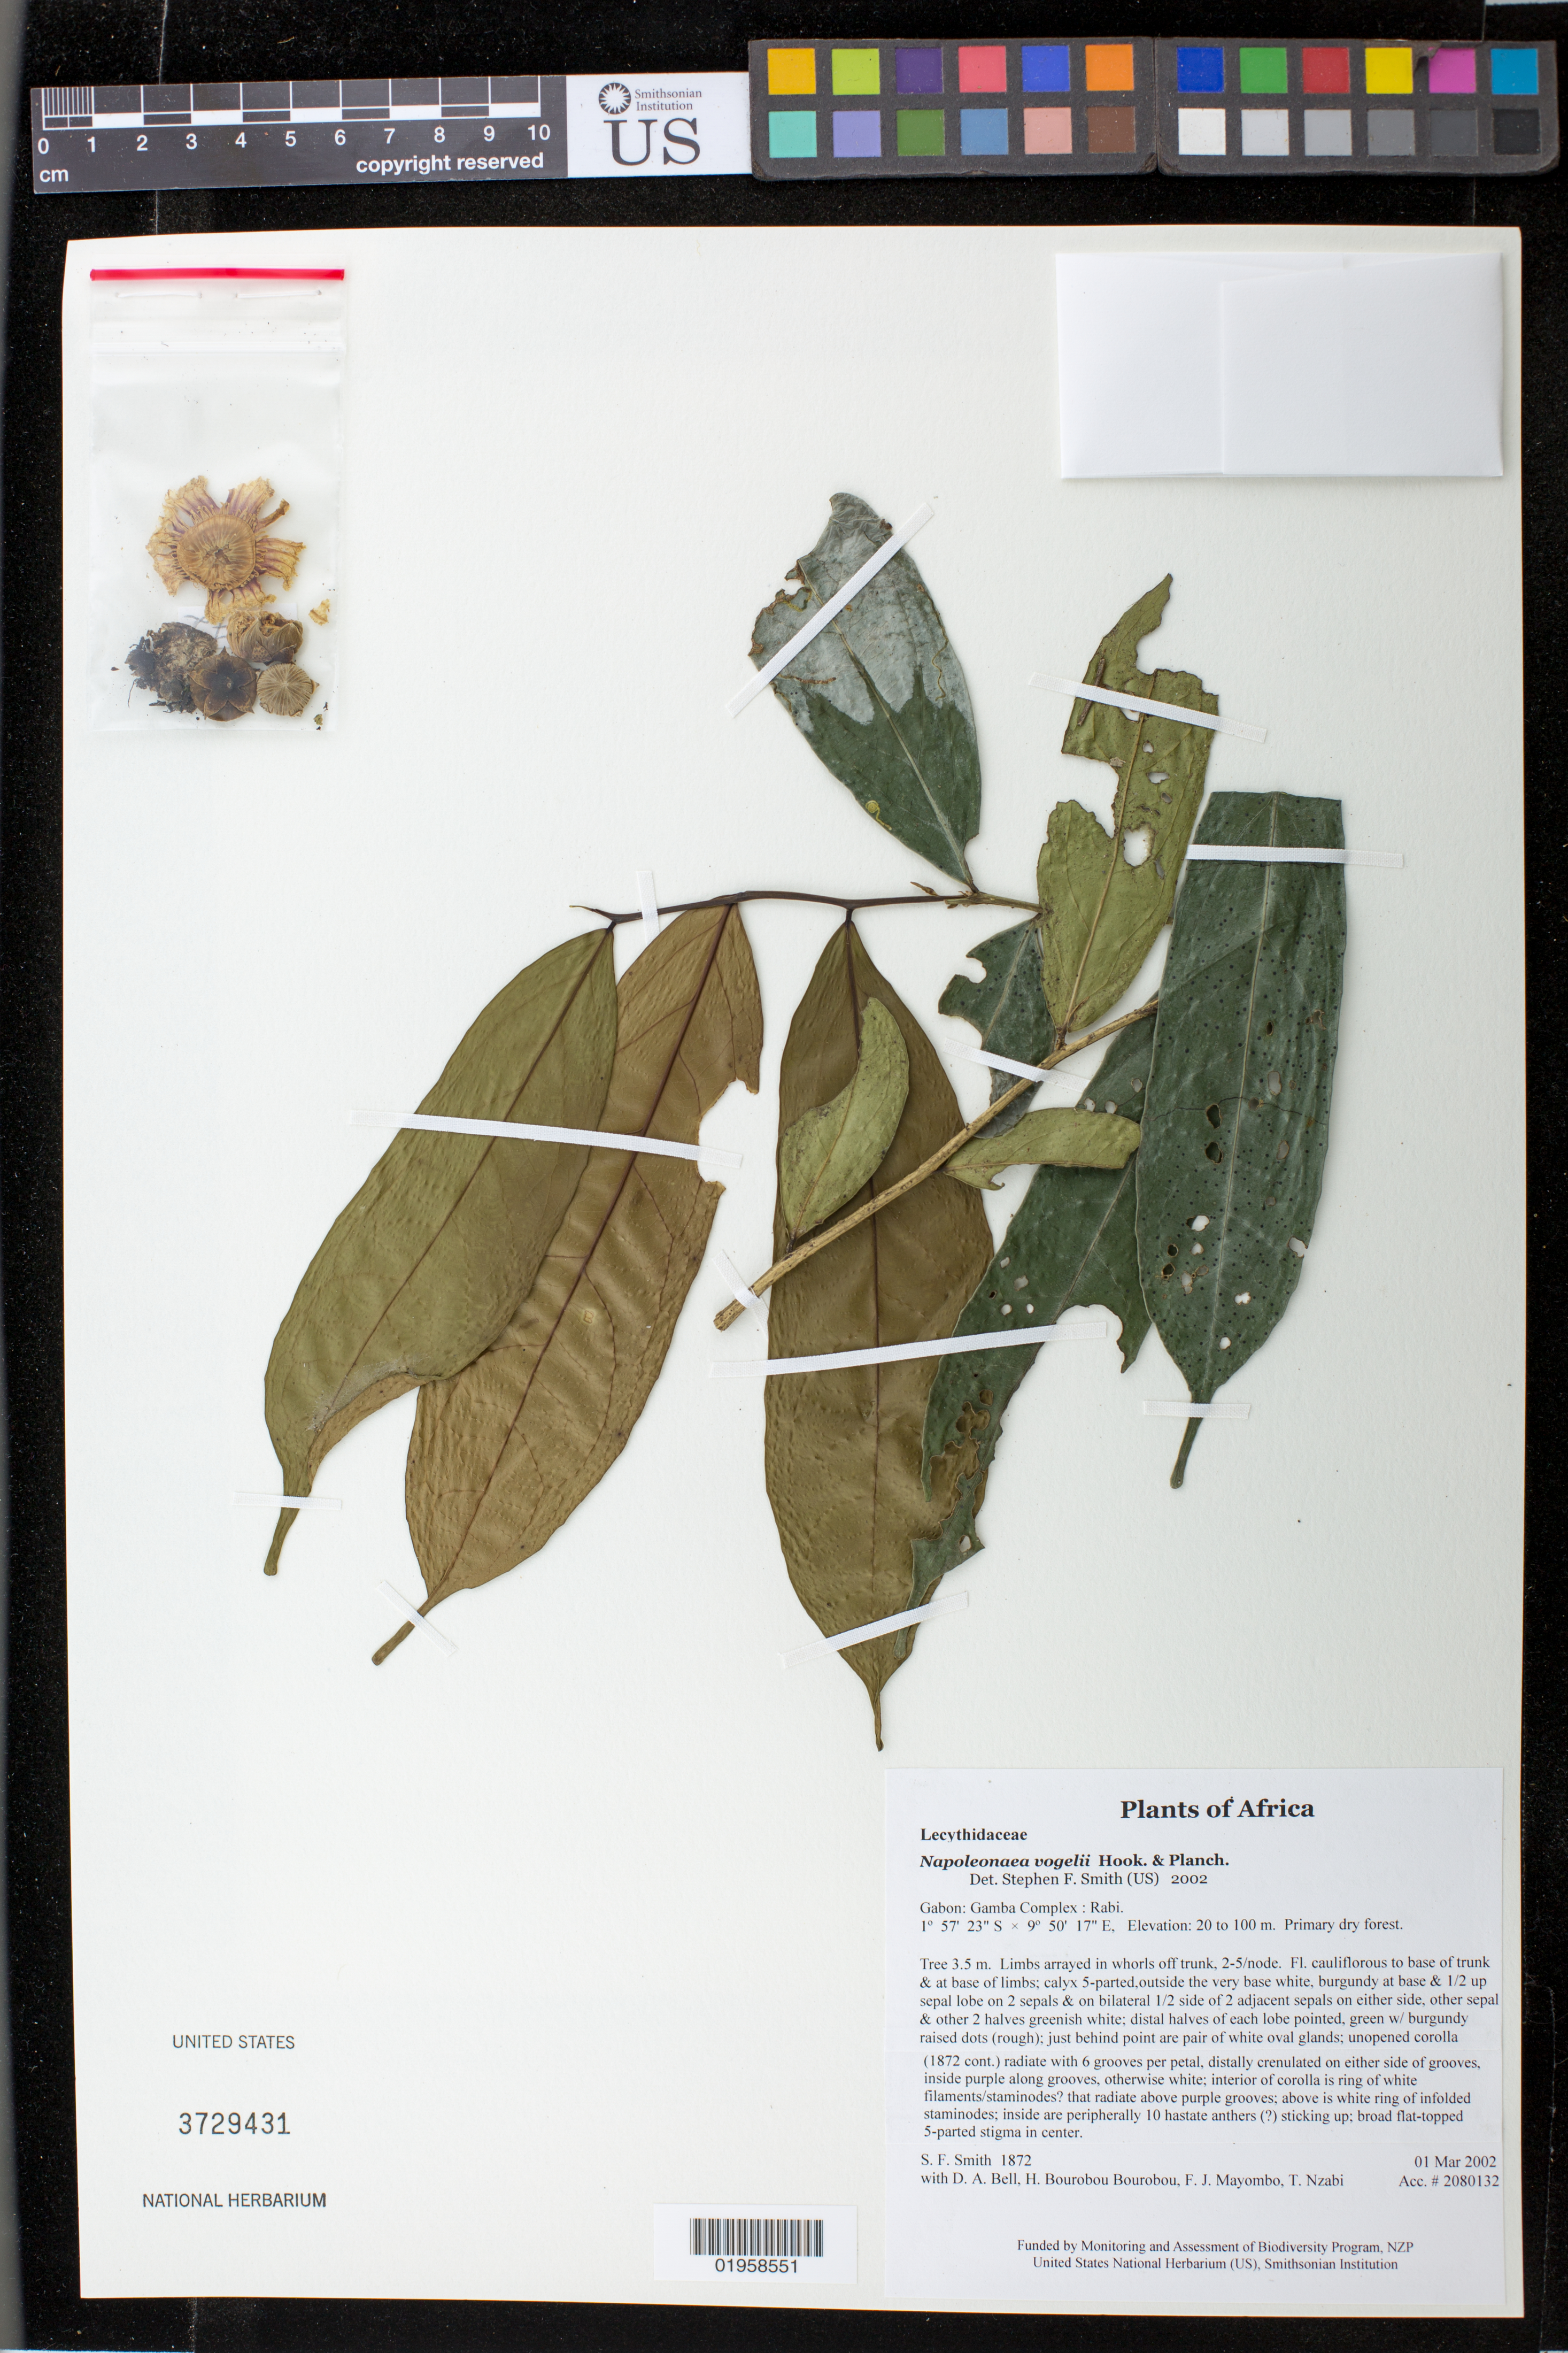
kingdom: Plantae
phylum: Tracheophyta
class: Magnoliopsida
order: Ericales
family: Lecythidaceae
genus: Napoleonaea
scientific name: Napoleonaea vogelii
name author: Hook. & Planch.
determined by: Smith, Stephen F., (US), NMNH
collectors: S.F. Smith, D. A. Bell, H. Bourobou Bourobou & F. J. Mayombo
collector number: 1872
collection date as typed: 01 Mar 2002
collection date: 2002-03-01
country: Gabon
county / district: Gamba Complex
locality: Rabi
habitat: Primary dry forest.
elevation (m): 20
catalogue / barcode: US 3729431